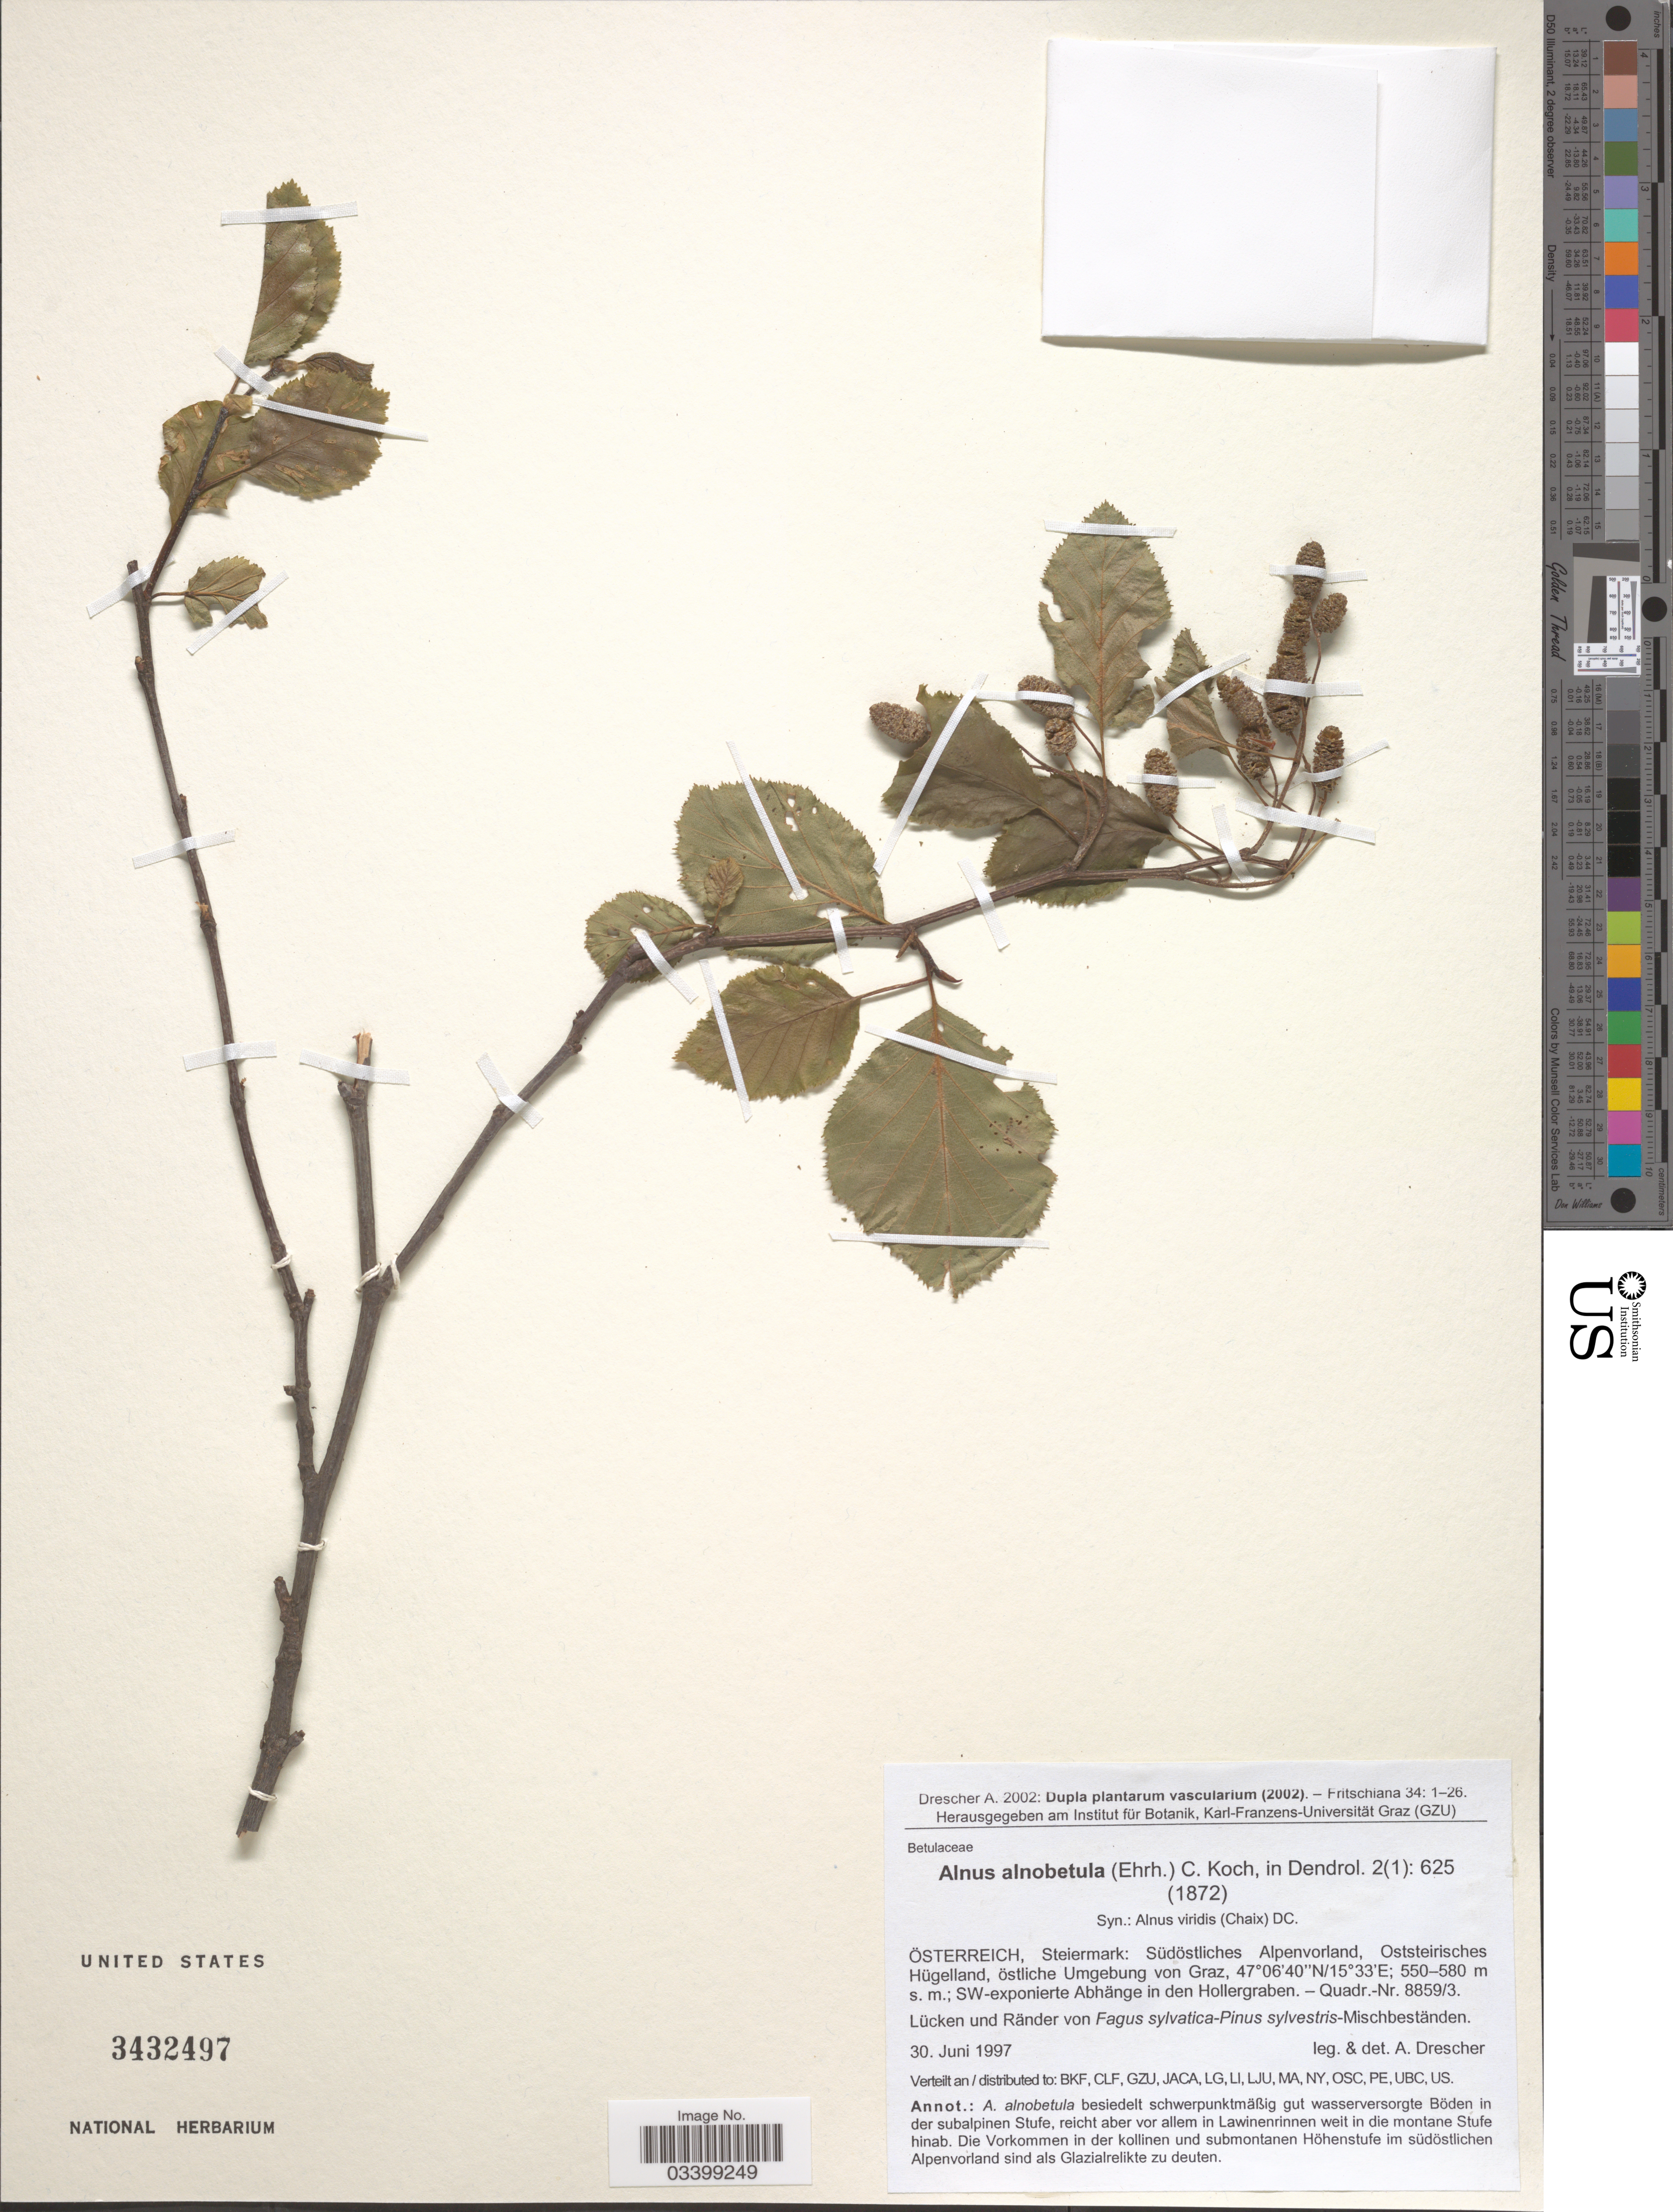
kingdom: Plantae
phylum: Tracheophyta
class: Magnoliopsida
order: Fagales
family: Betulaceae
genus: Alnus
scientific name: Alnus alnobetula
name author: (Ehrh.) K. Koch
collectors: A. Drescher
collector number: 625?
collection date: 1997-06-30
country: Austria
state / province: Steiermark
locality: Österreich: Südöstliches Alpenvorland, Oststeirisches Hügelland, östliche Umgebung von Graz. SW-exponierte Abhänge in den Hollergraben. - Quadr. -Nr. 8859/3 [unsure placement].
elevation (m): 550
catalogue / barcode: US 3432497